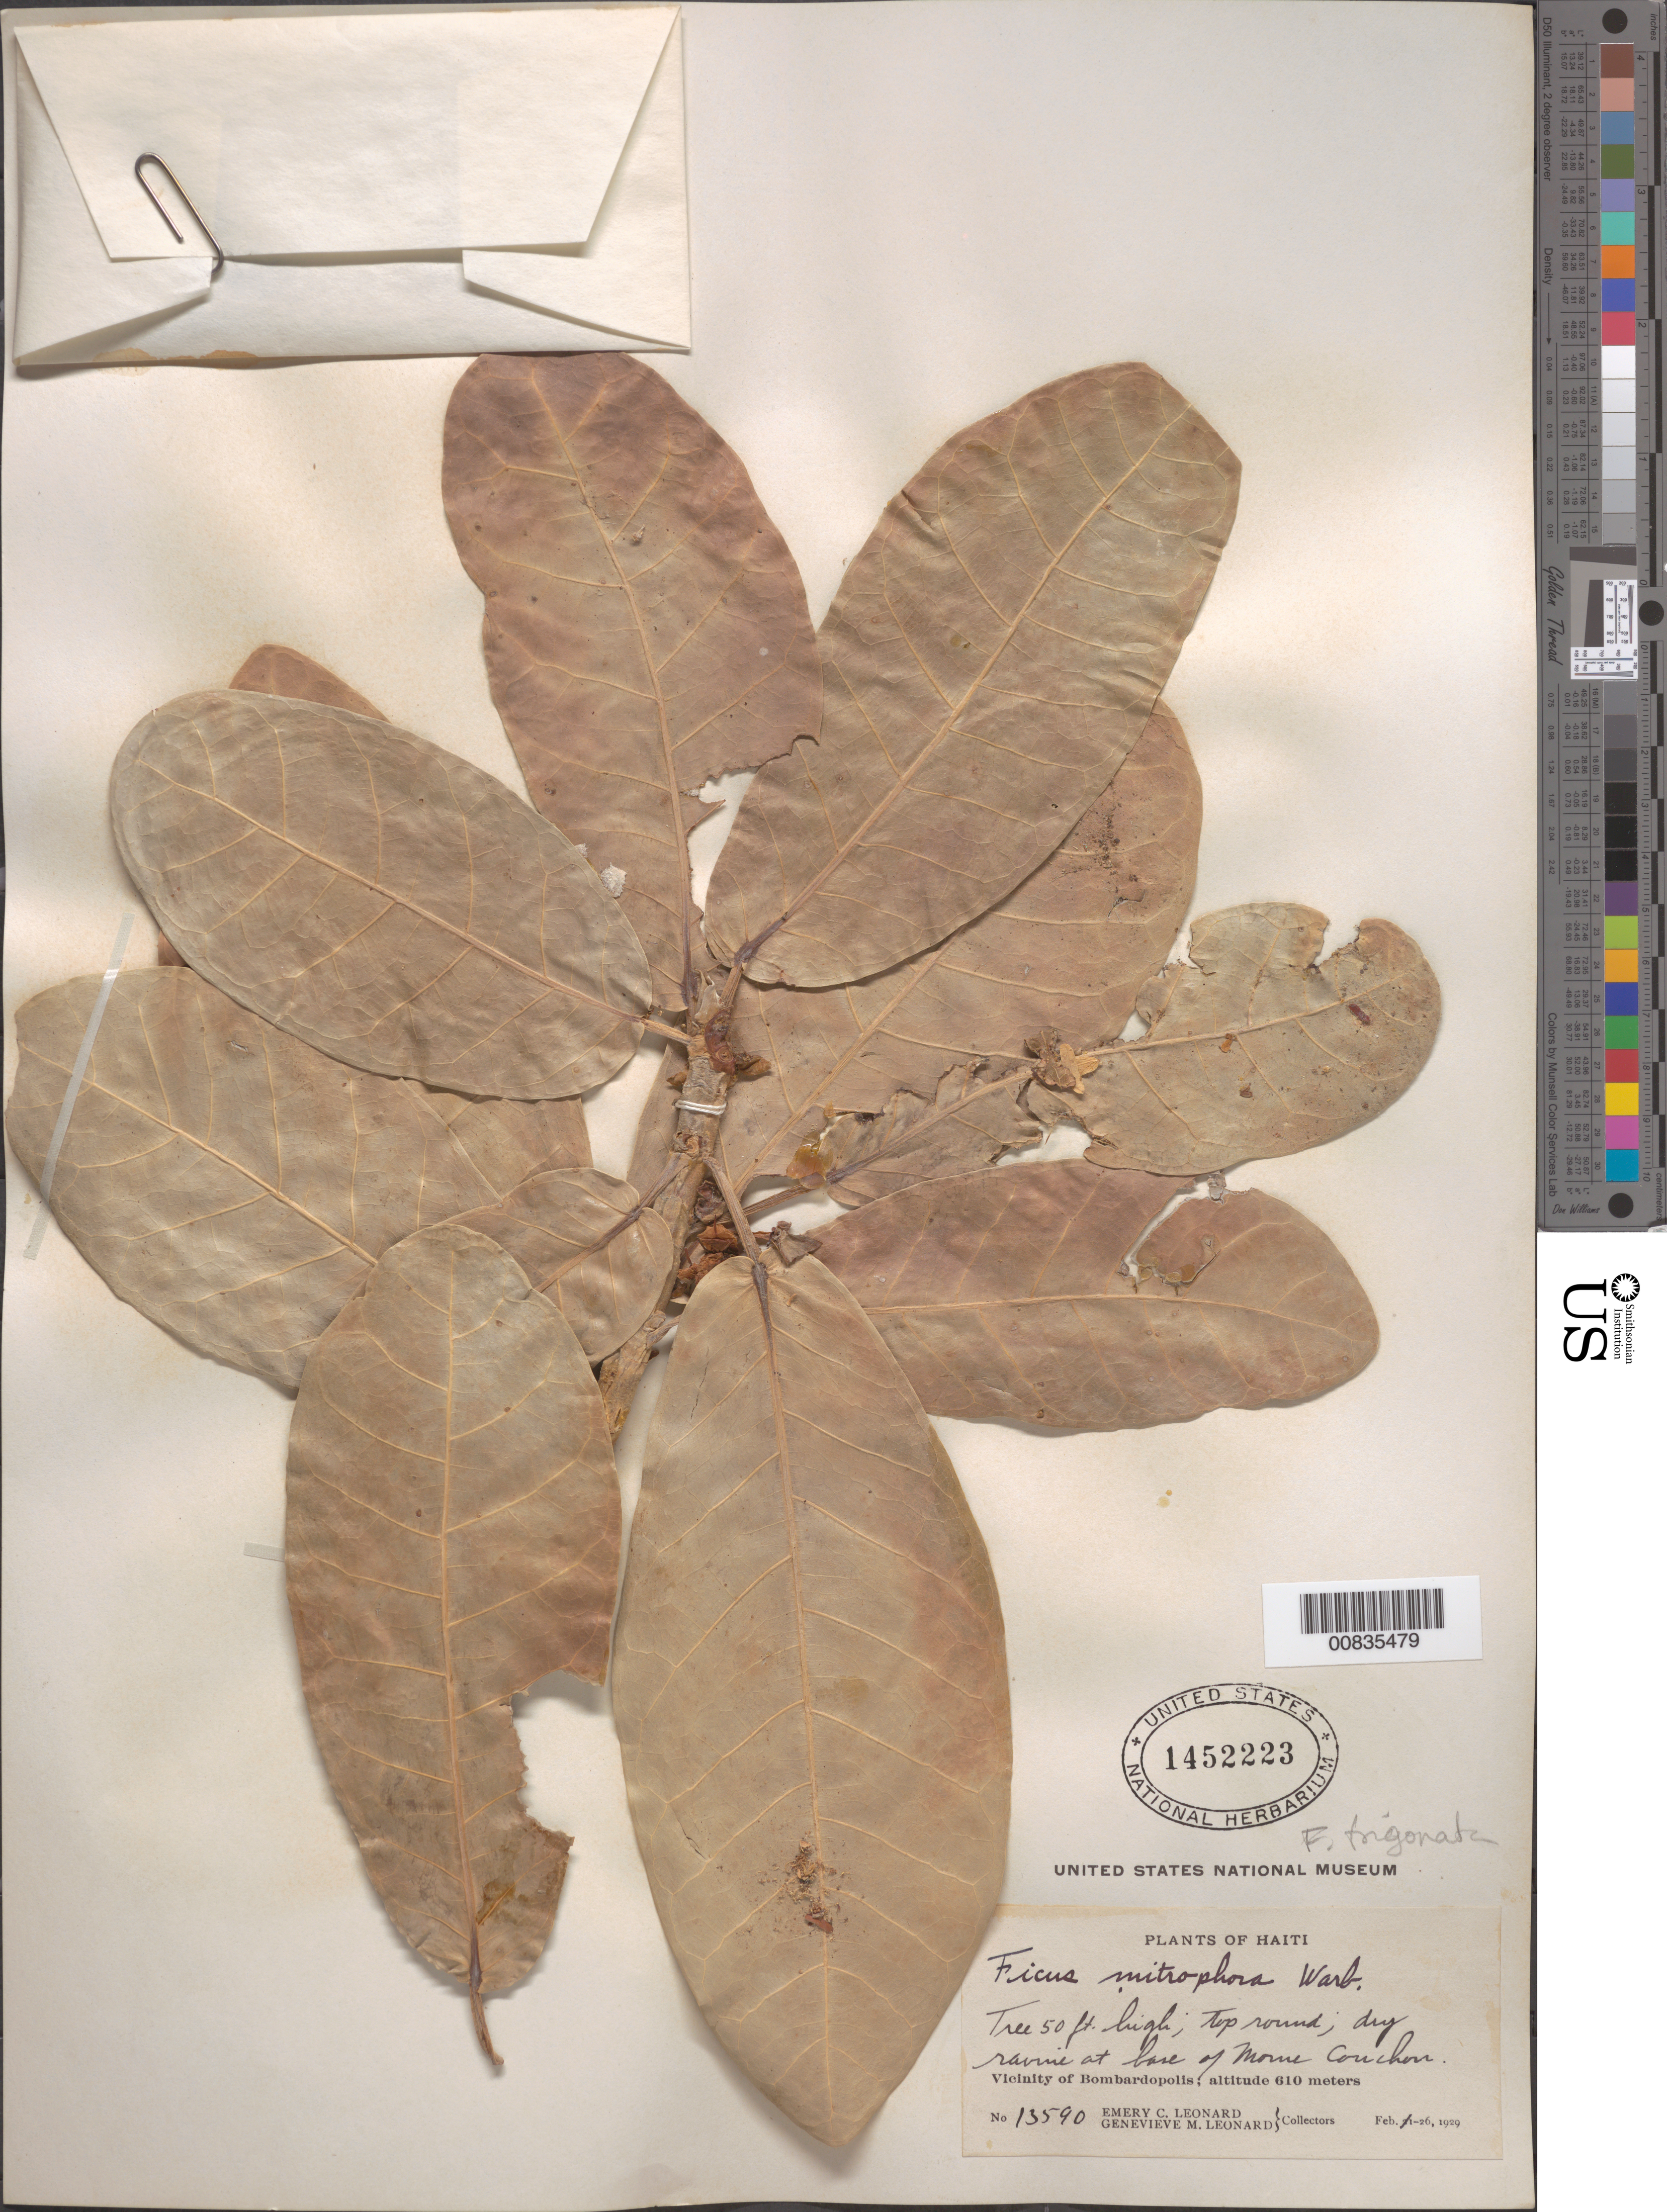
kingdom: Plantae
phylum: Tracheophyta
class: Magnoliopsida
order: Rosales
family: Moraceae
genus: Ficus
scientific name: Ficus trigonata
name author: L.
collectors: E. C. Leonard & G. M. Leonard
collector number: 13590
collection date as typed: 26 Feb 1929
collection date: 1929-02-26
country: Haiti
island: Hispaniola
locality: At base of Morne Couchon. Vicinity of Bombardopolis.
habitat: Dry ravine.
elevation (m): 610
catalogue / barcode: US 1452223